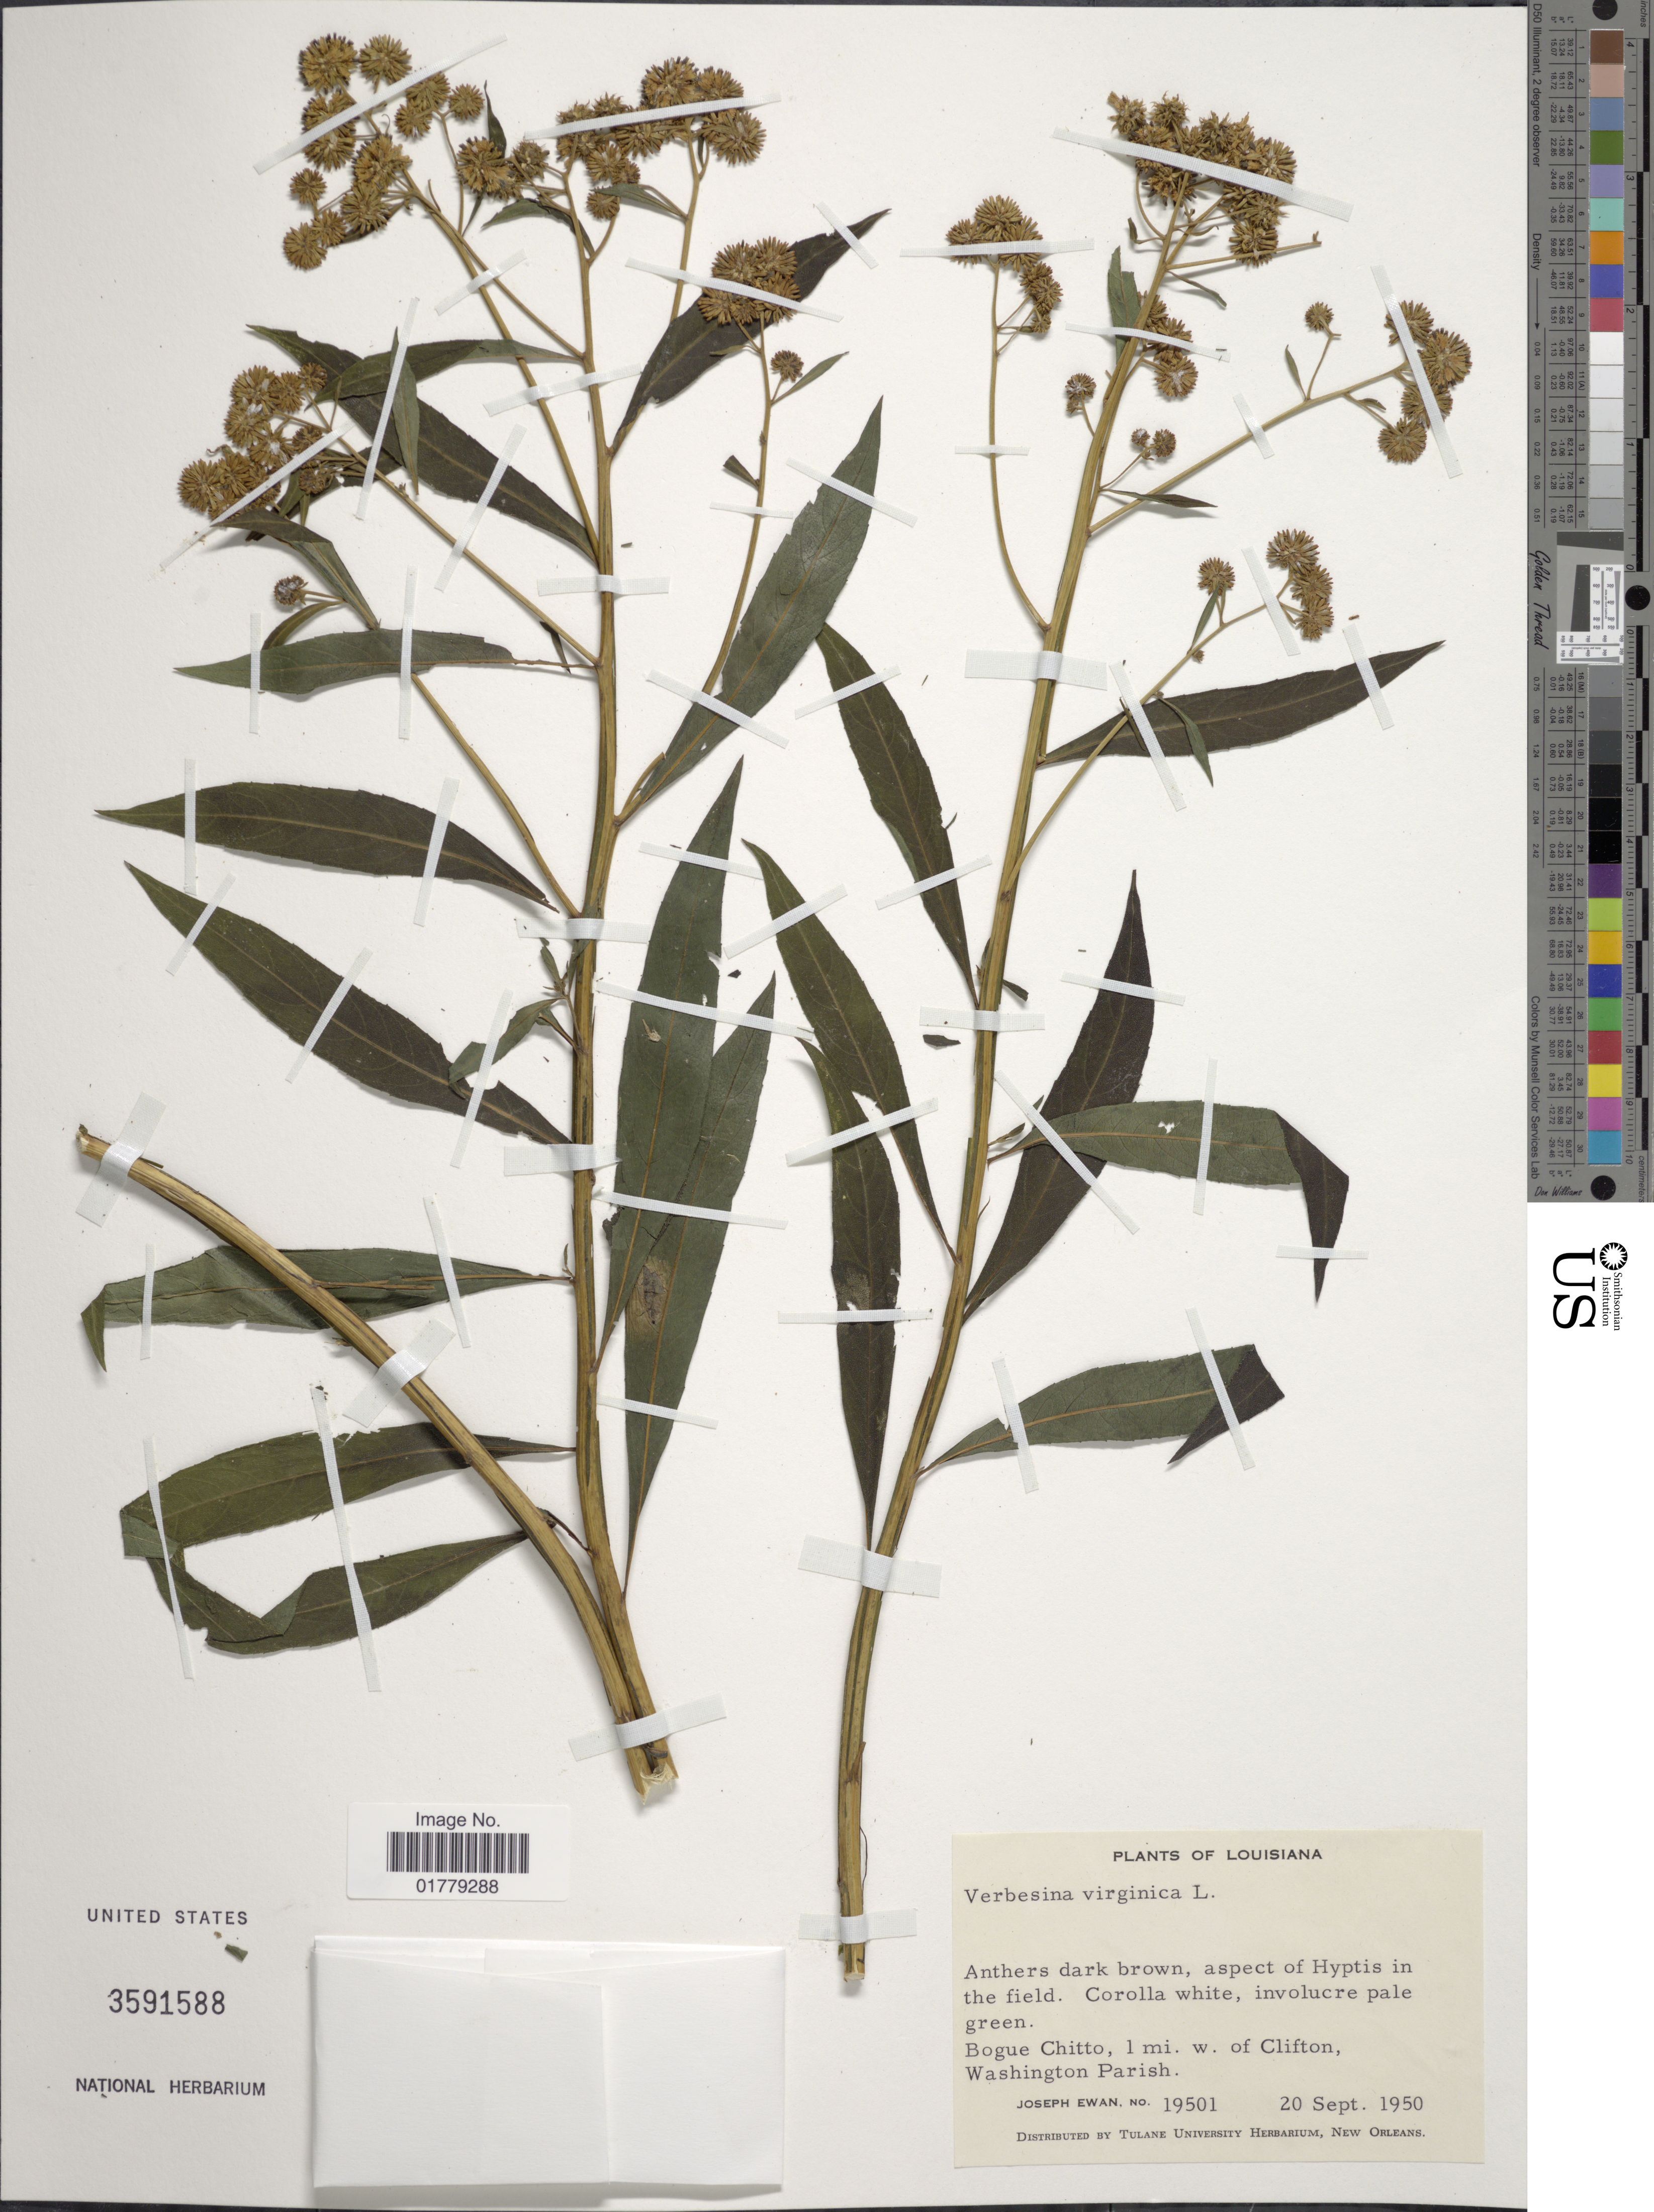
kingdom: Plantae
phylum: Tracheophyta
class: Magnoliopsida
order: Asterales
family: Asteraceae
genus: Verbesina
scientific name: Verbesina virginica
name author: L.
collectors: J. A. Ewan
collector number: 19501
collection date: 1950-09-20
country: United States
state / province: Louisiana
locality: Louisiana. Bogue Chitto, 1 mi. w. of Clifton, Washington Parish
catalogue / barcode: US 3591588